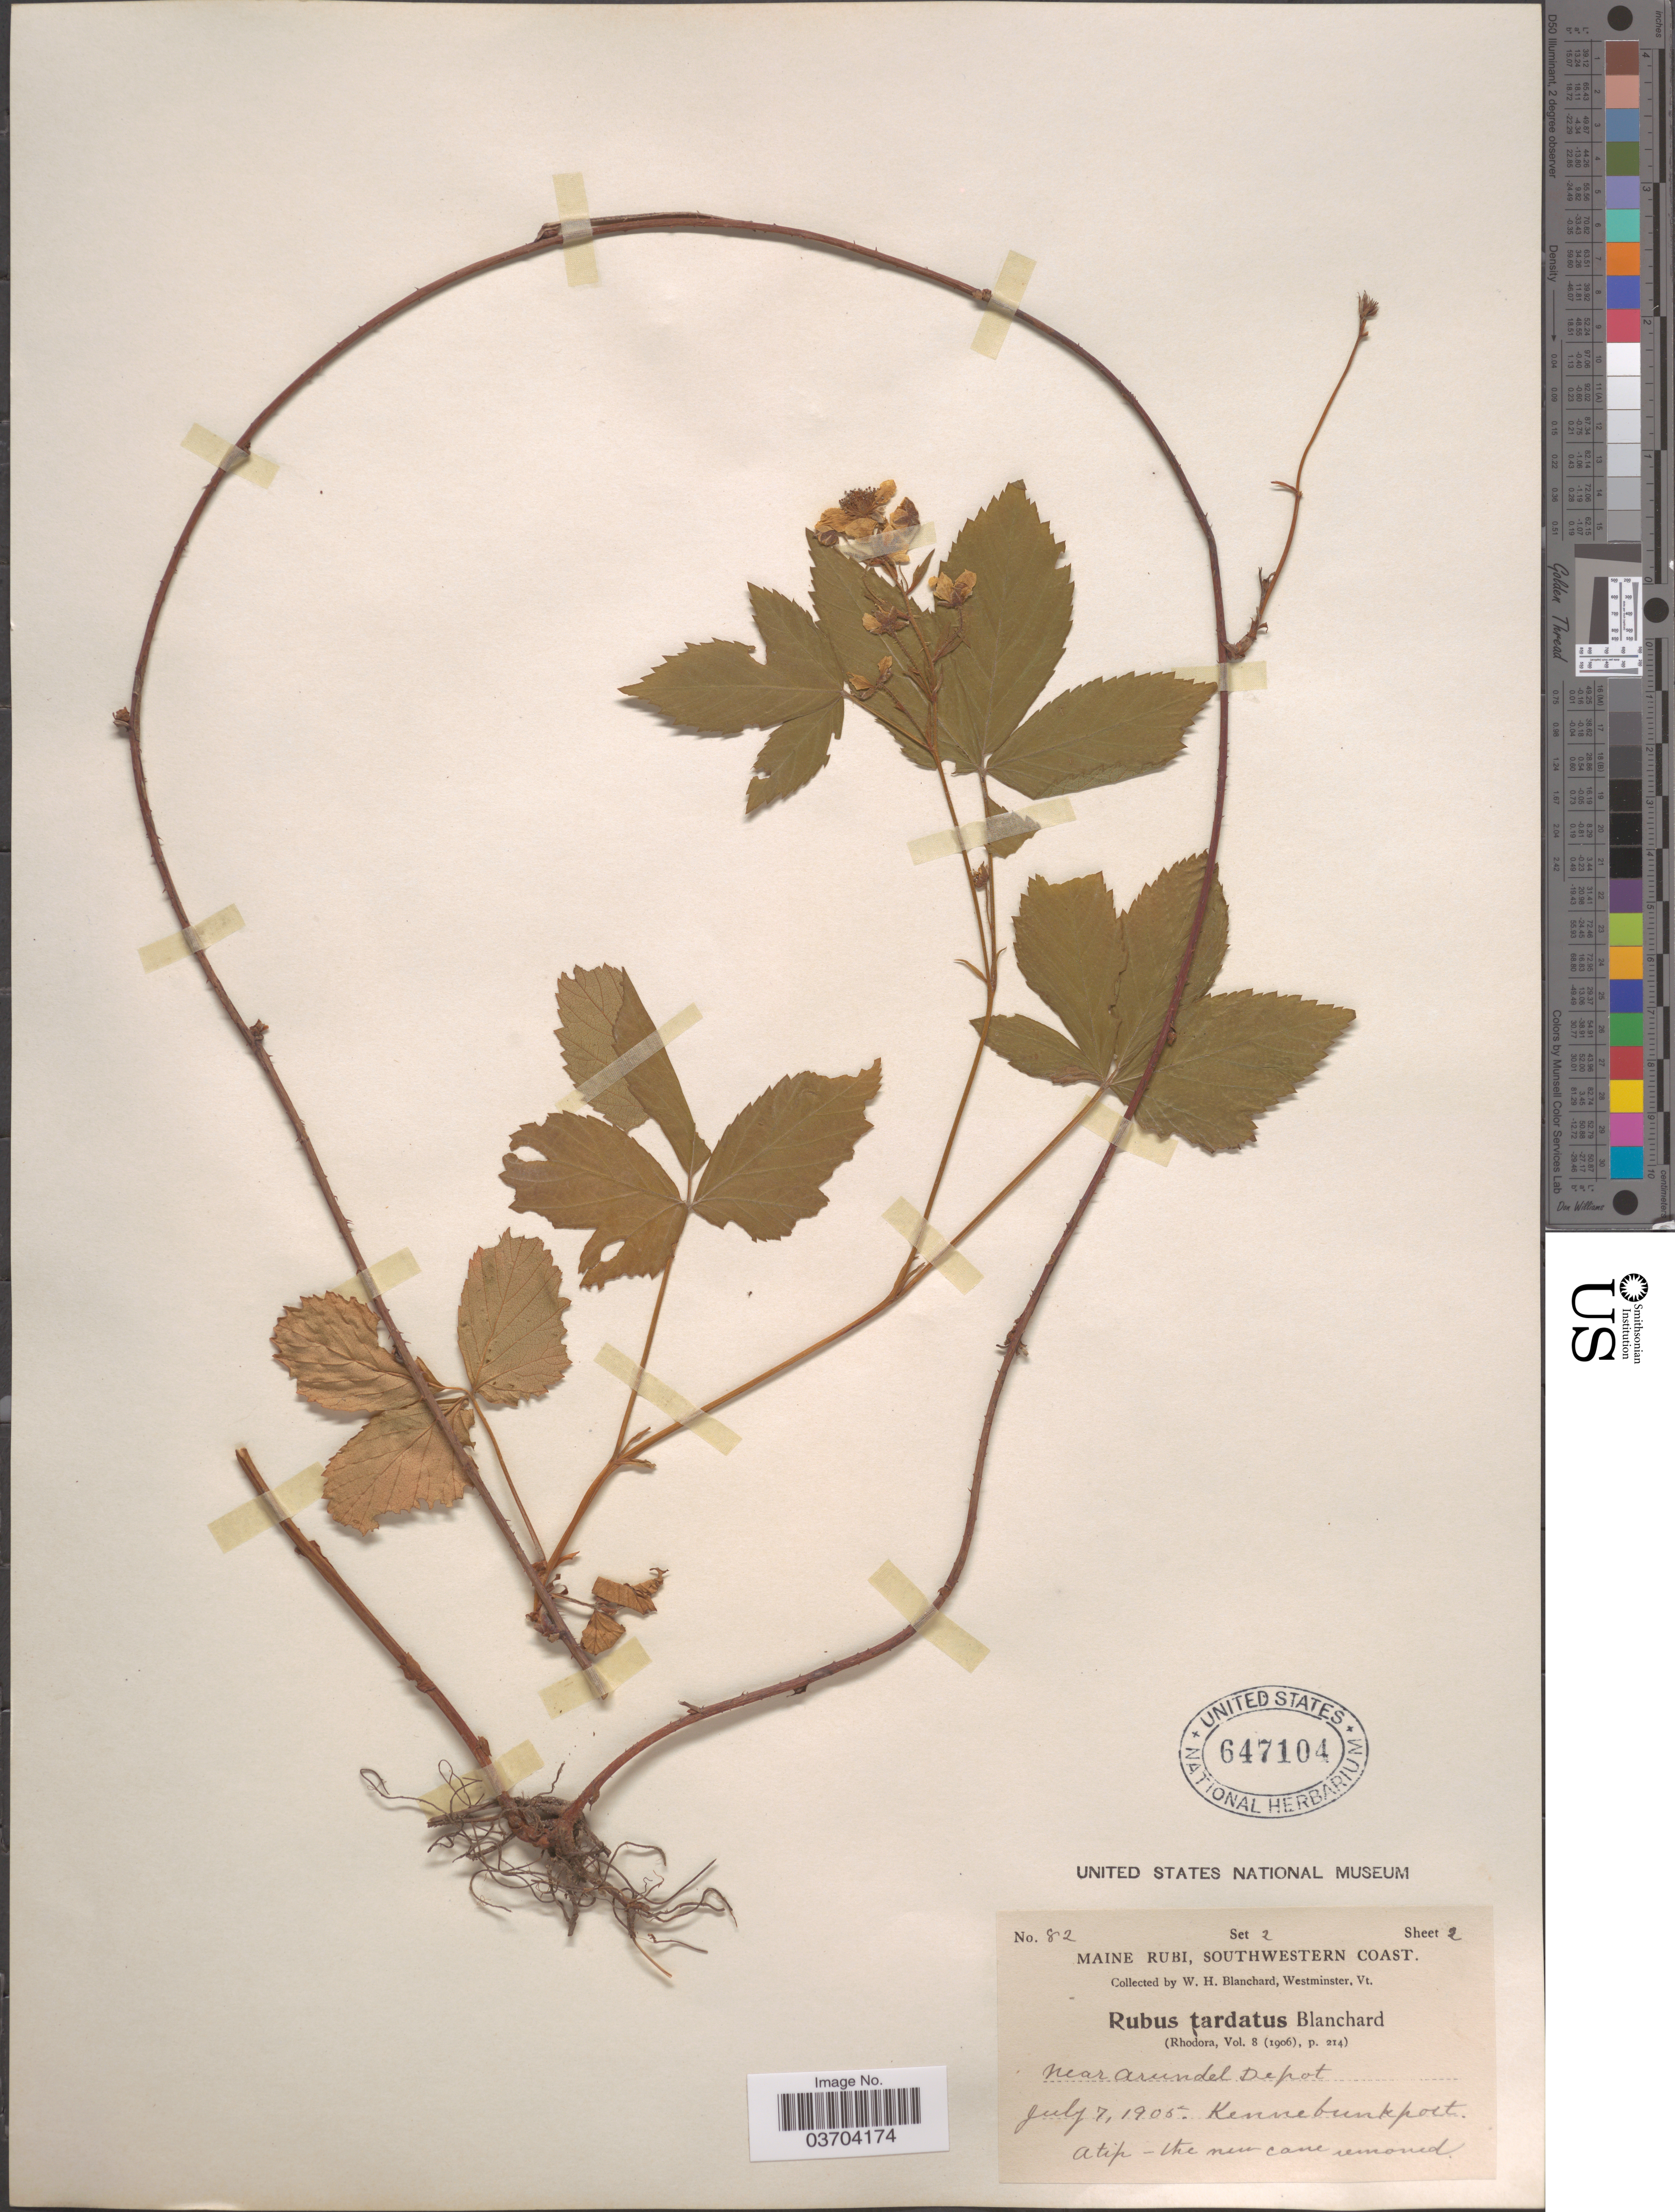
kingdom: Plantae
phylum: Tracheophyta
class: Magnoliopsida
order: Rosales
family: Rosaceae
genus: Rubus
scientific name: Rubus amicalis x R. nigricans Rydb. in Britton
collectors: W. H. Blanchard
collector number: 82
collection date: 1905-07-07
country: United States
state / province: Maine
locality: Southwestern Coast. Near Arundel Depot. Kennbunkport.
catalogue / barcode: US 647104